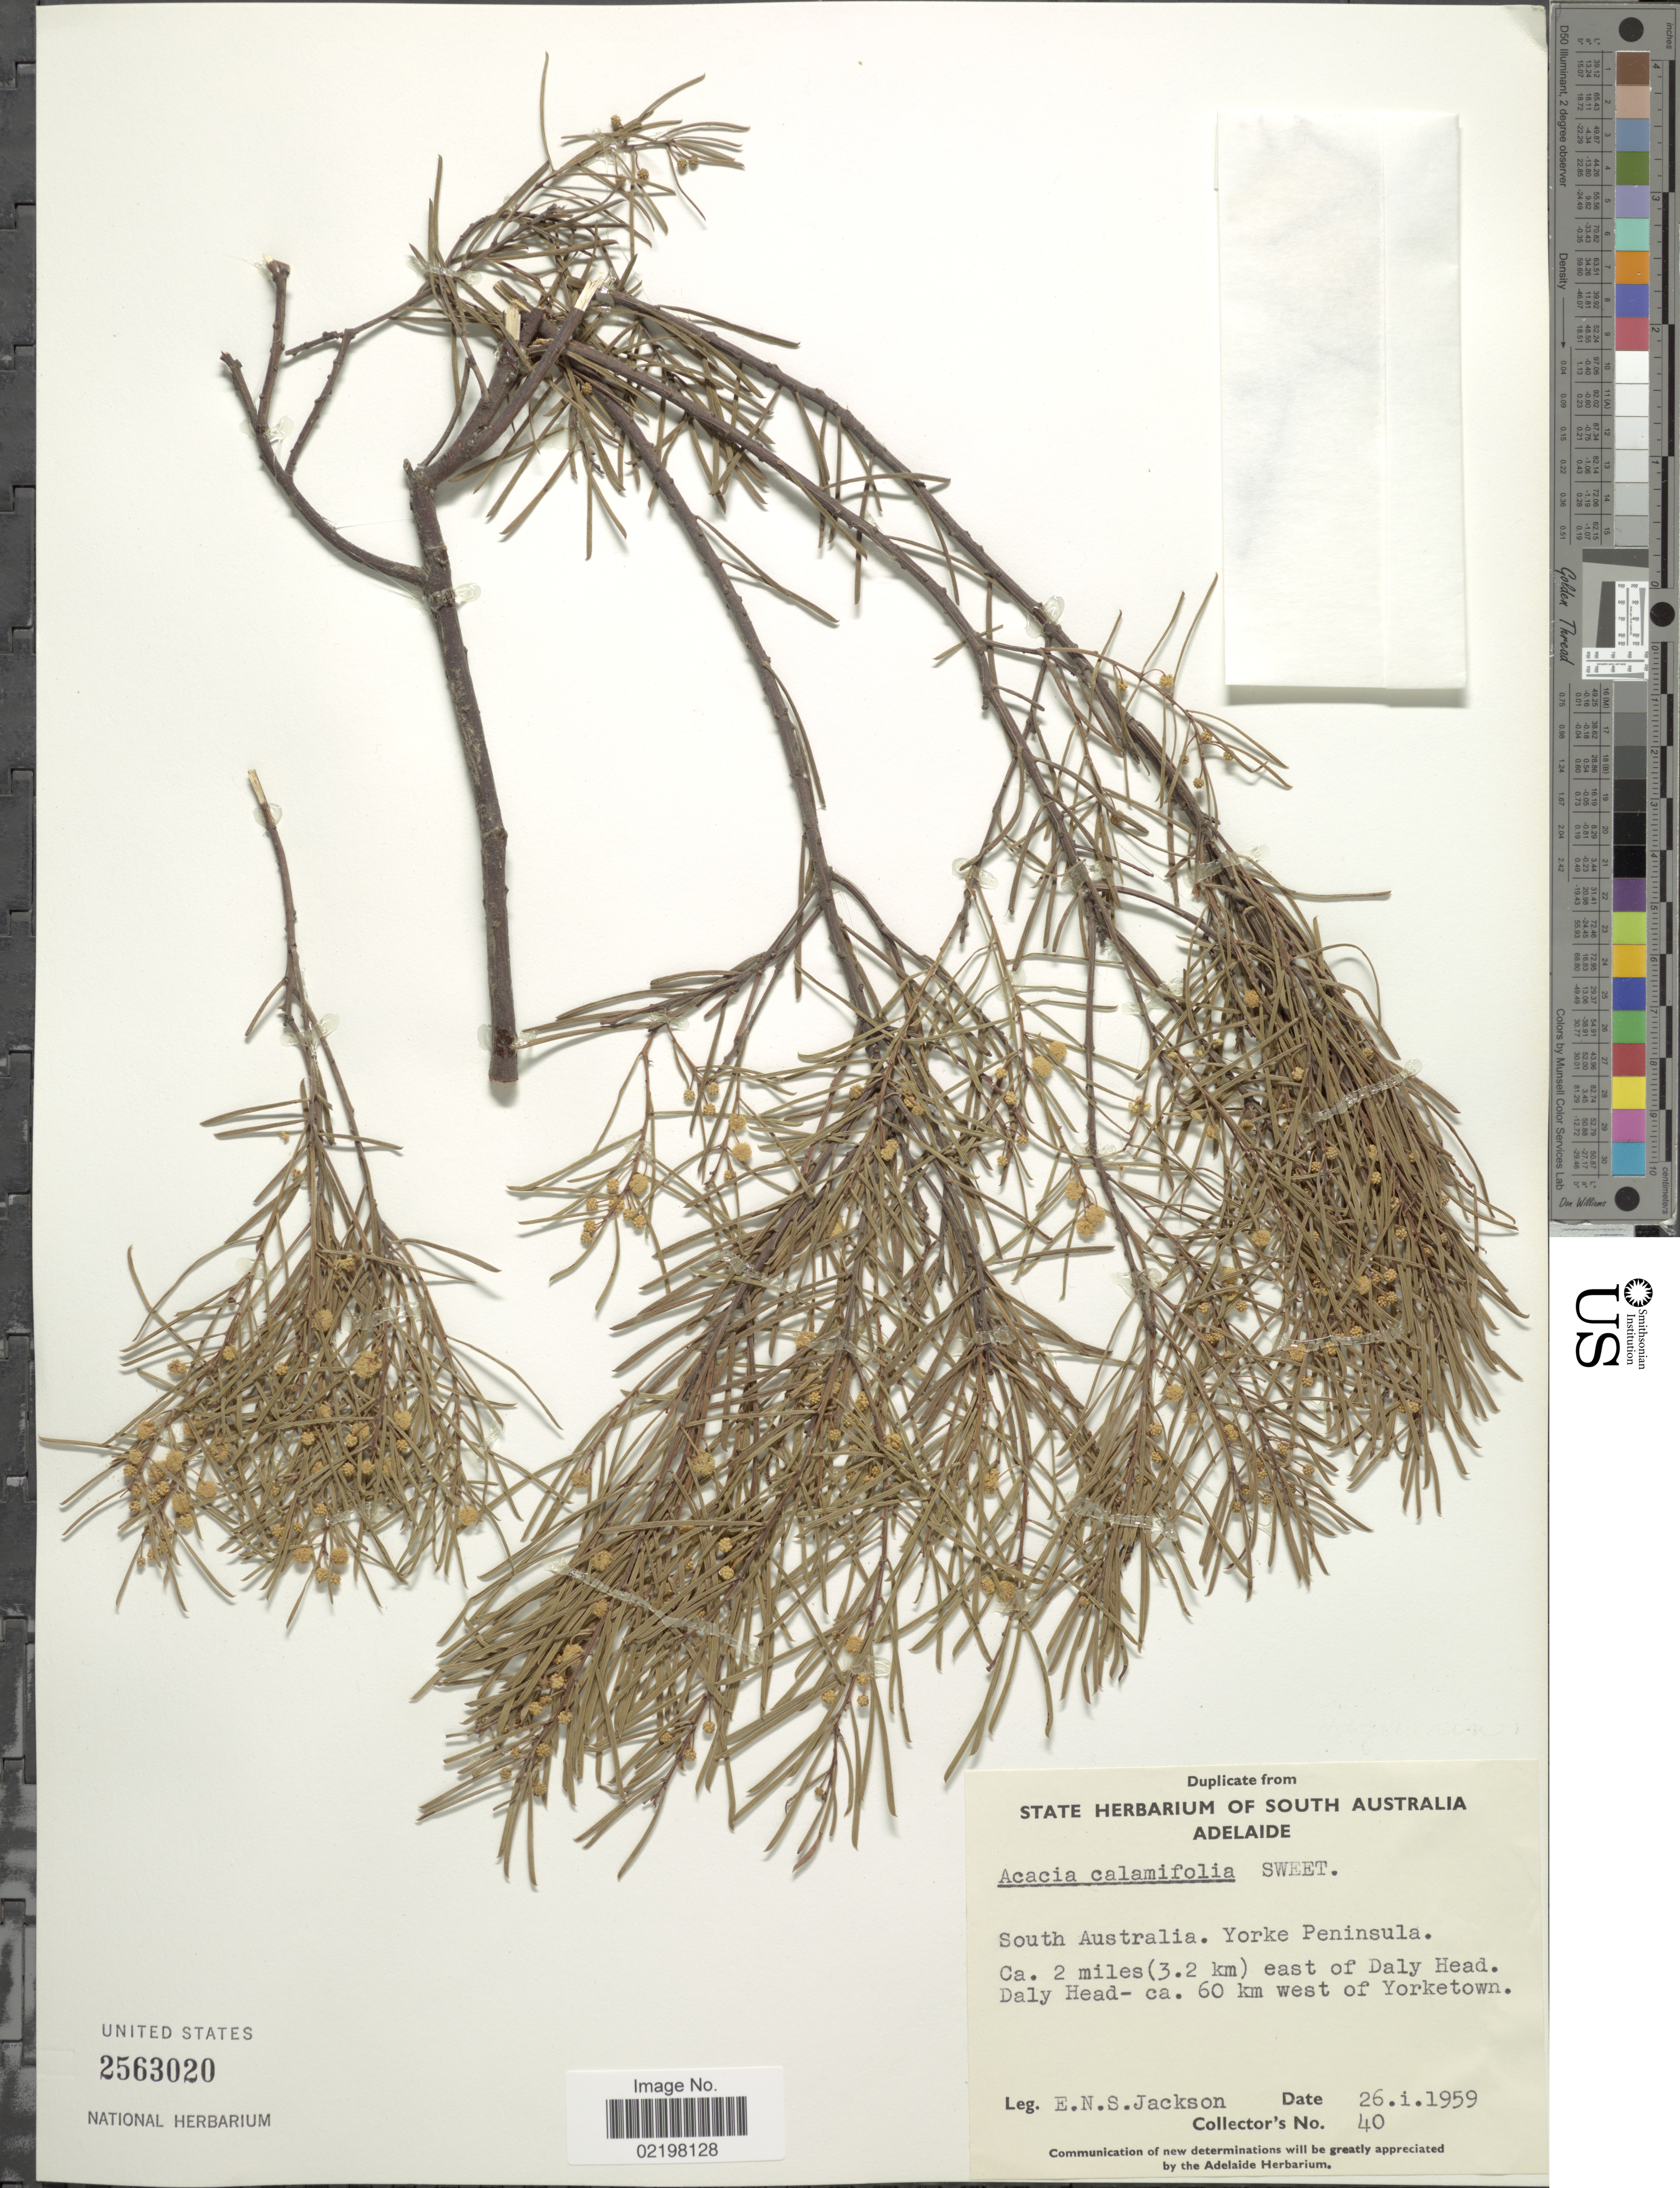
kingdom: Plantae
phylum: Tracheophyta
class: Magnoliopsida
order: Fabales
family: Fabaceae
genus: Acacia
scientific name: Acacia calamifolia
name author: Lindl.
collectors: E. Jackson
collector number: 40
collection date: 1959-01-26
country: Australia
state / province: South Australia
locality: Yorke Peninsula, 2 miles (3.2 km) east of Daly Head, Daly Head, 60 km west of Yorketown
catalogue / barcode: US 2563020